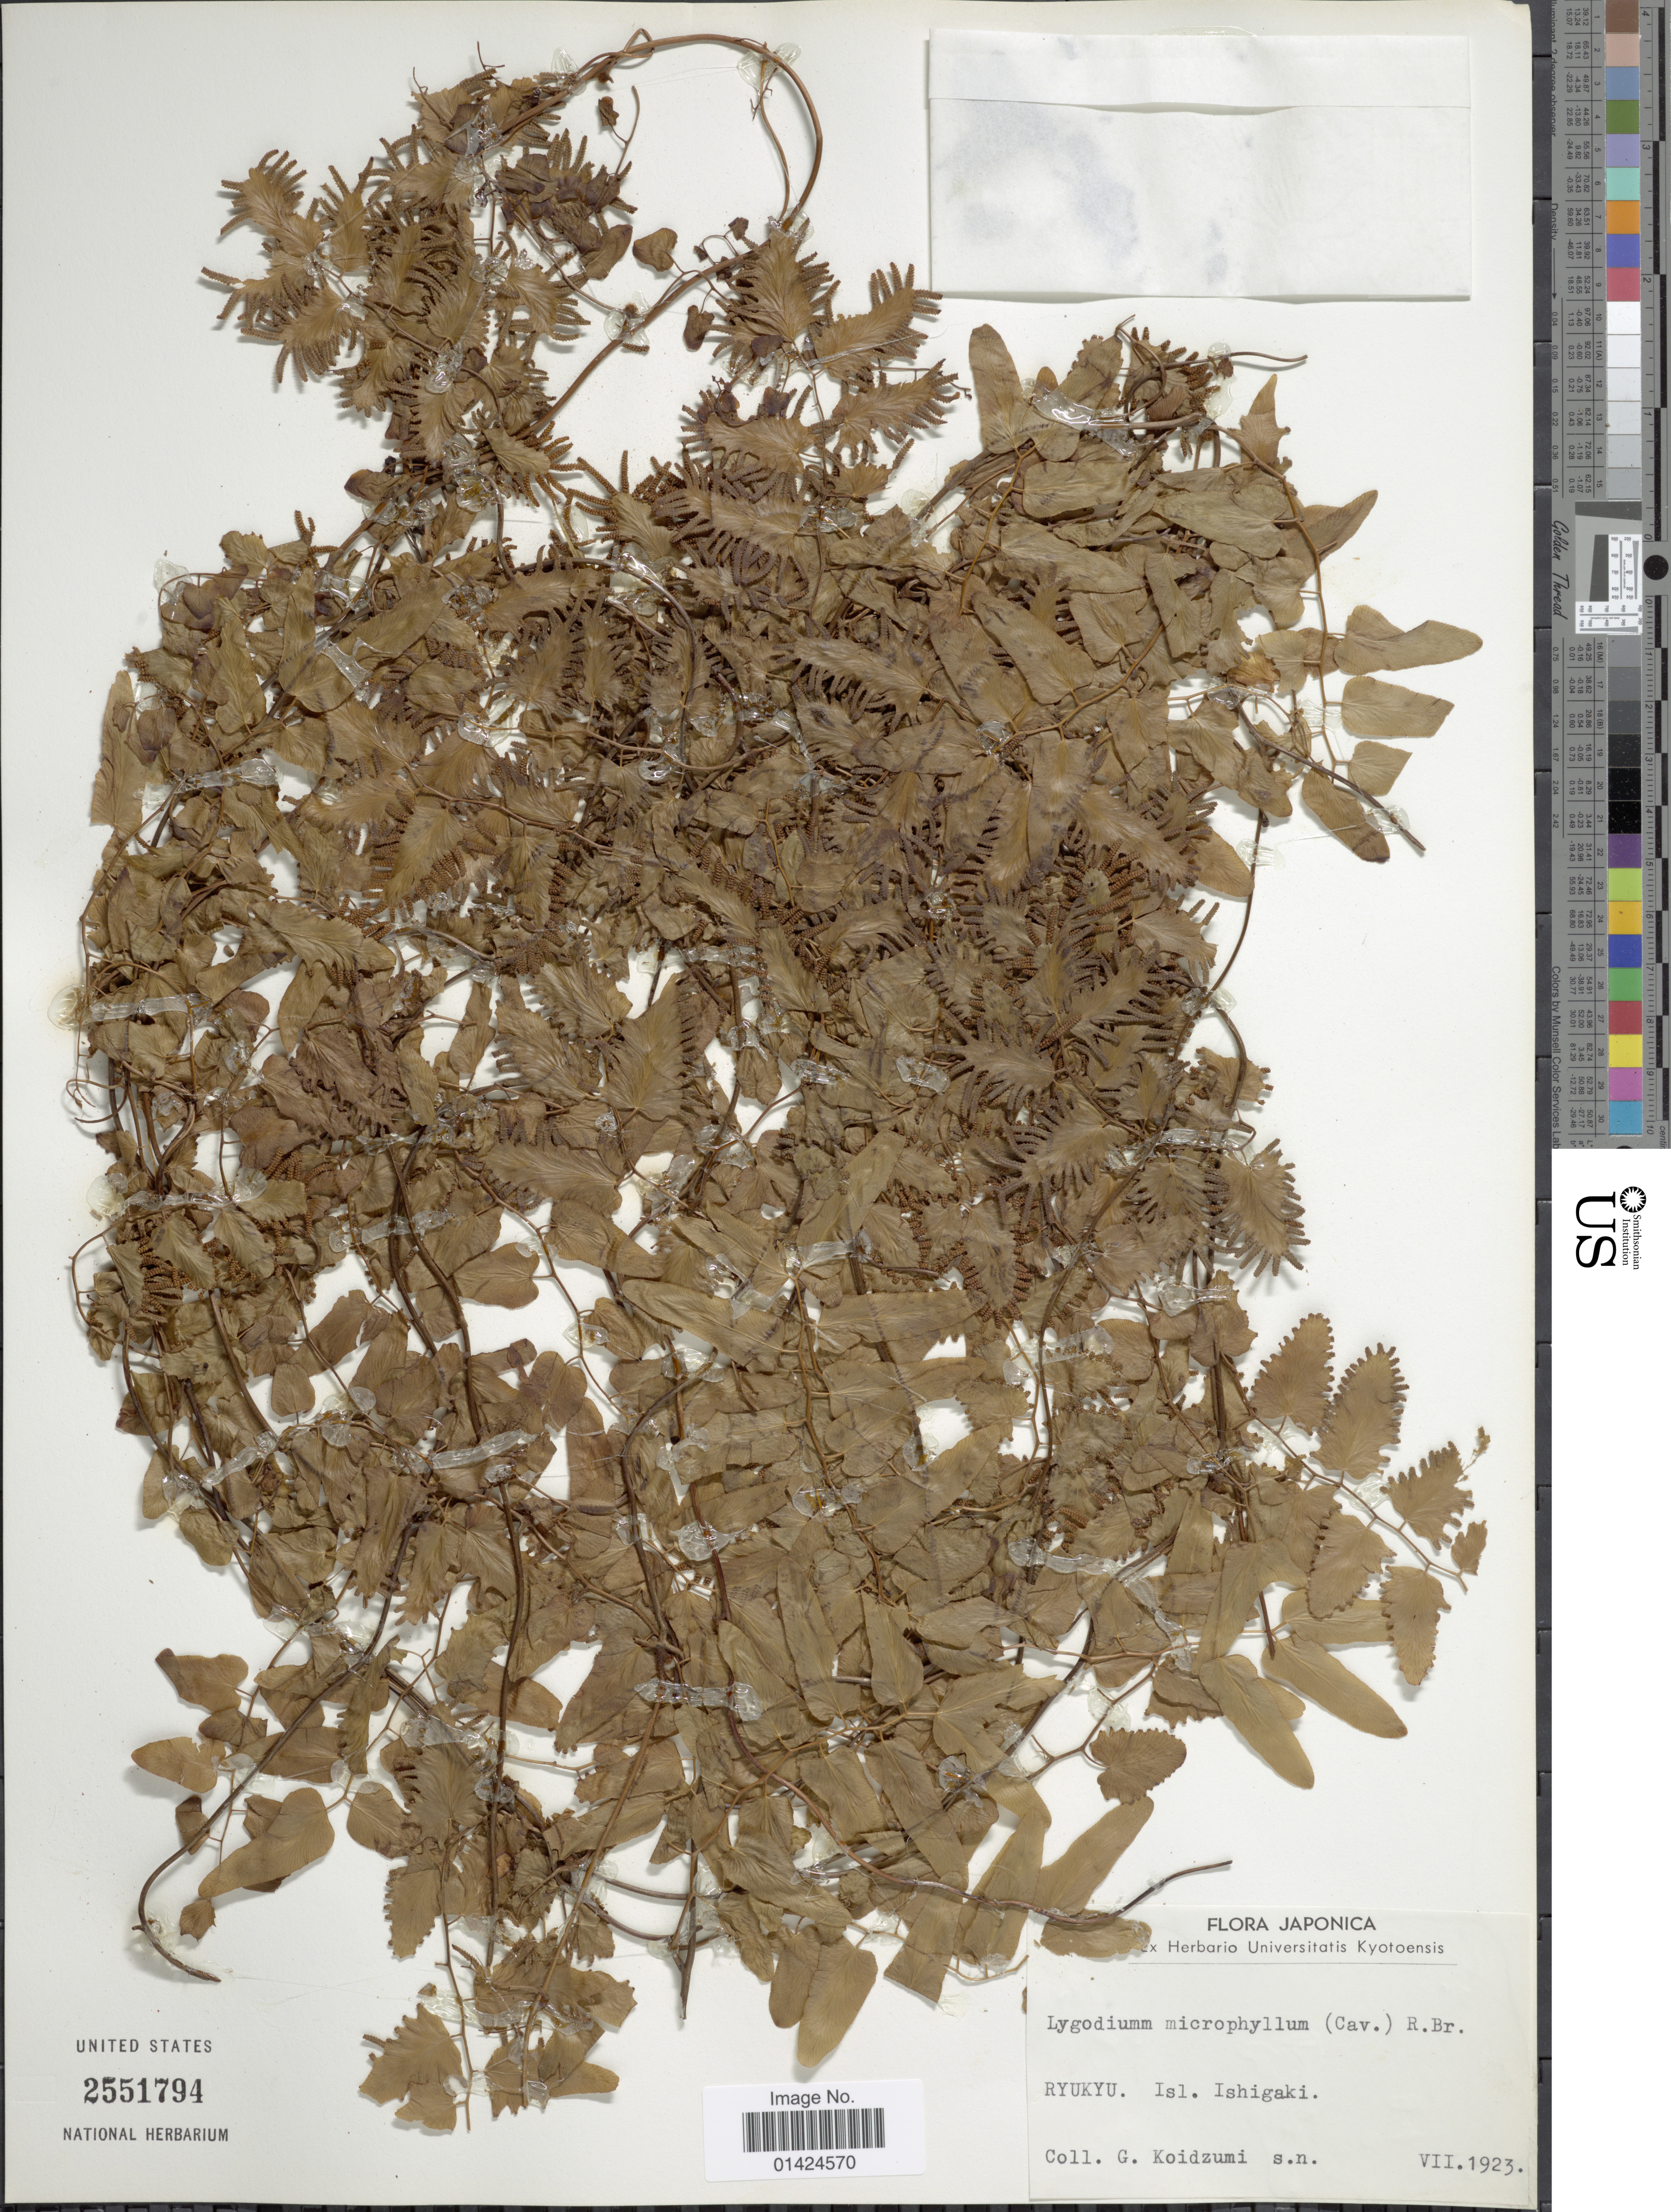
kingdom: Plantae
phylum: Tracheophyta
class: Polypodiopsida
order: Schizaeales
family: Lygodiaceae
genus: Lygodium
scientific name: Lygodium microphyllum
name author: (Cav.) R. Br.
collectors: G. Koidzumi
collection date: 1923-07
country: Japan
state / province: Okinawa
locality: Ryukyu. Isl. Ishigaki.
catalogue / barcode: US 2551794